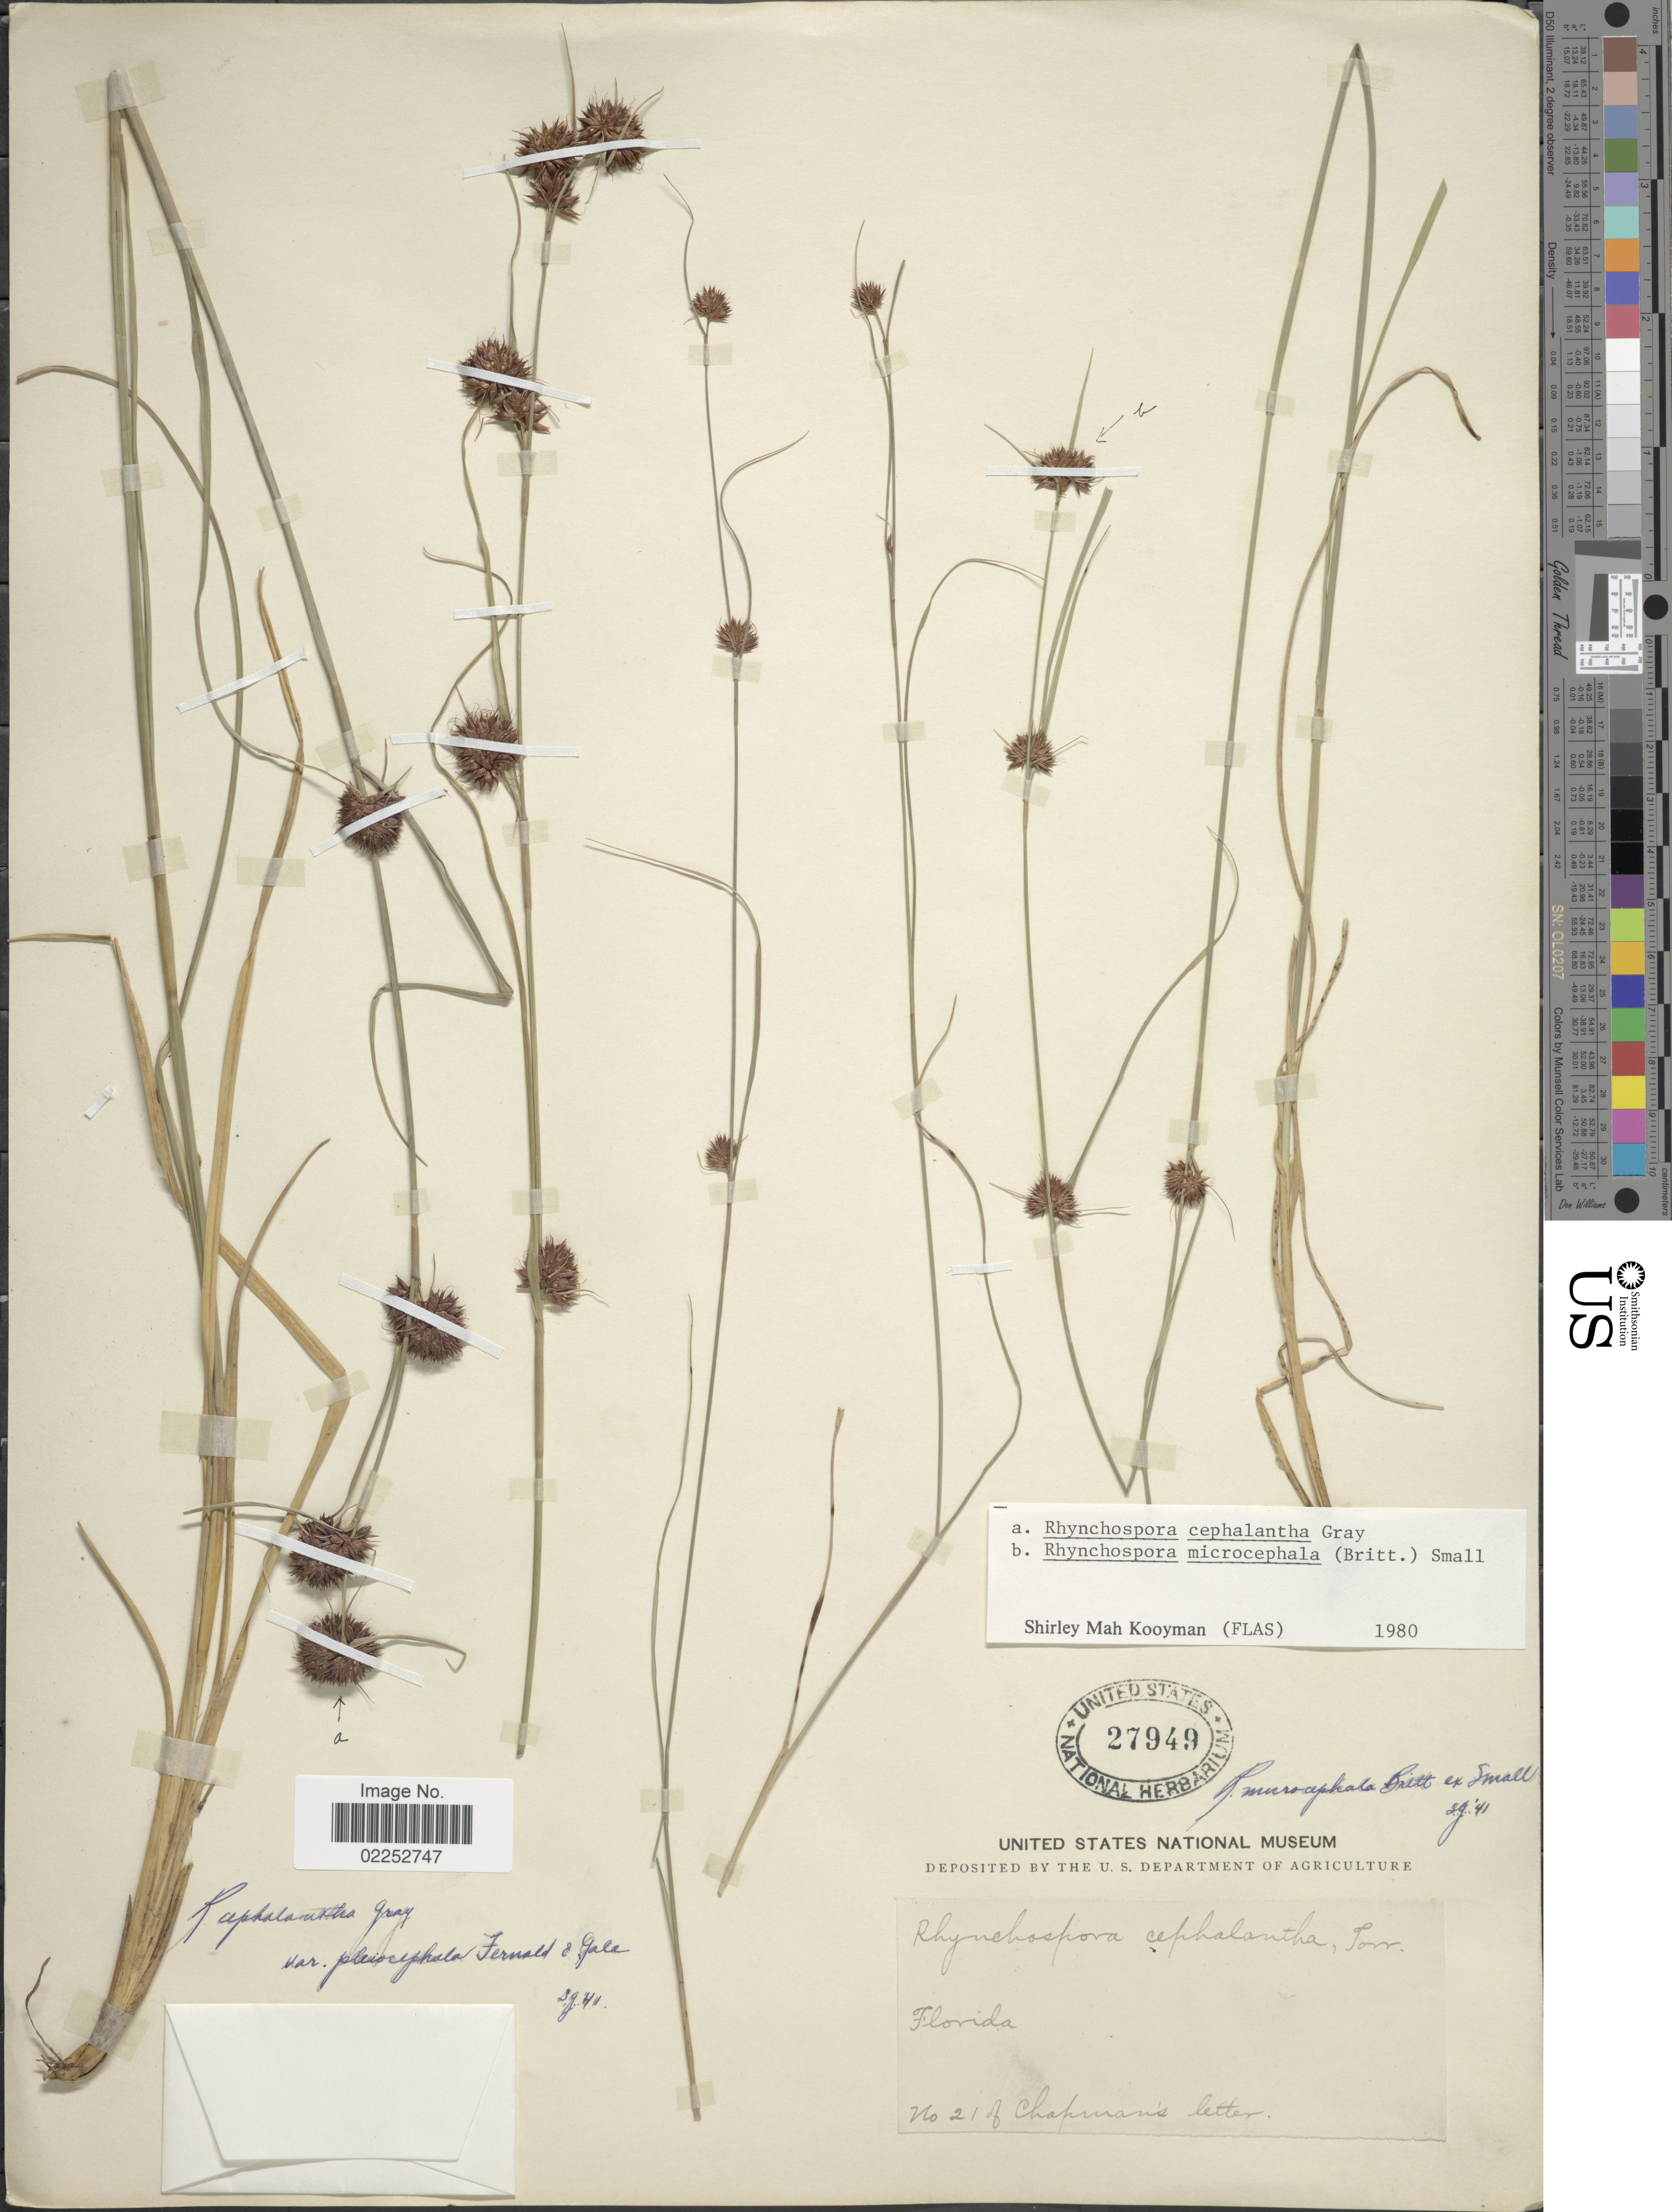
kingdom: Plantae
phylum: Tracheophyta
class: Liliopsida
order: Poales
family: Cyperaceae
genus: Rhynchospora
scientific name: Rhynchospora cephalantha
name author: A. Gray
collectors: A. Chapman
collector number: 21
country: United States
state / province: Florida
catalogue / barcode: US 27949